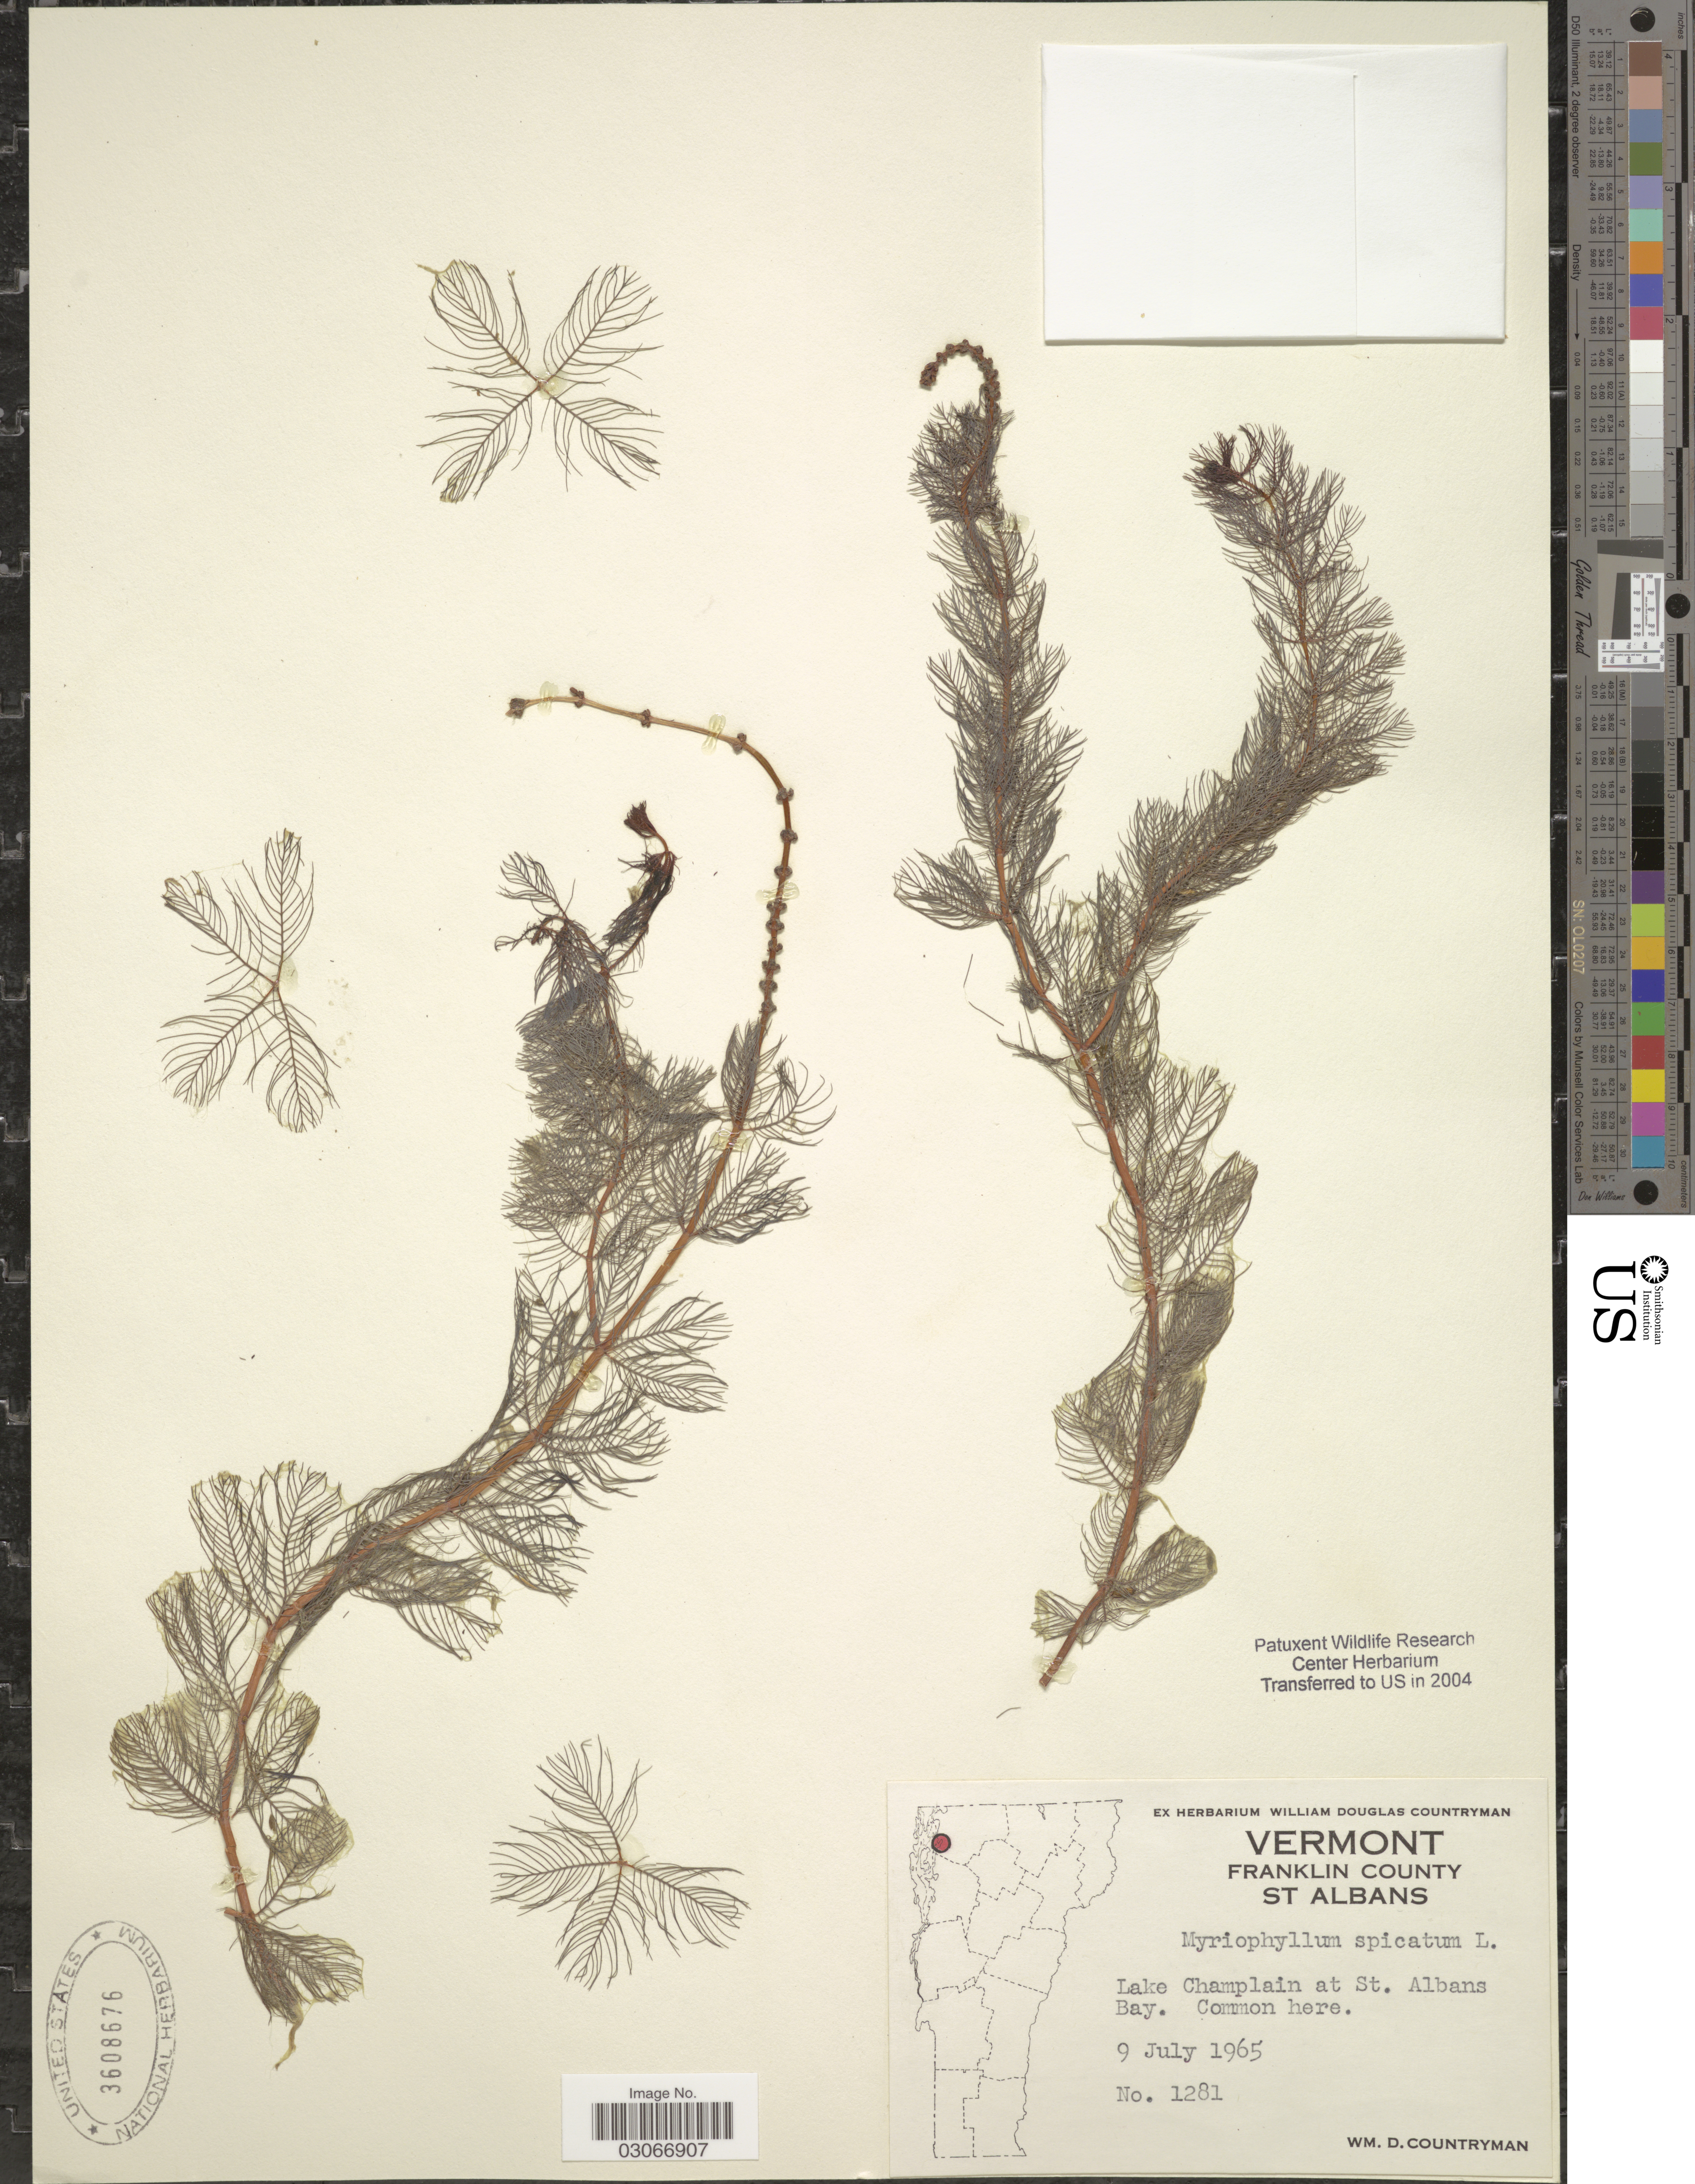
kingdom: Plantae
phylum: Tracheophyta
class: Magnoliopsida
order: Saxifragales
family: Haloragaceae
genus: Myriophyllum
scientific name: Myriophyllum exalbescens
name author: Fernald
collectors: W. Countryman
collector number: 1281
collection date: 1965-07-09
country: United States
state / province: Vermont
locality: Franklin County. St Albans. Lake Champlain at St. Albans Bay.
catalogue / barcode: US 3608676